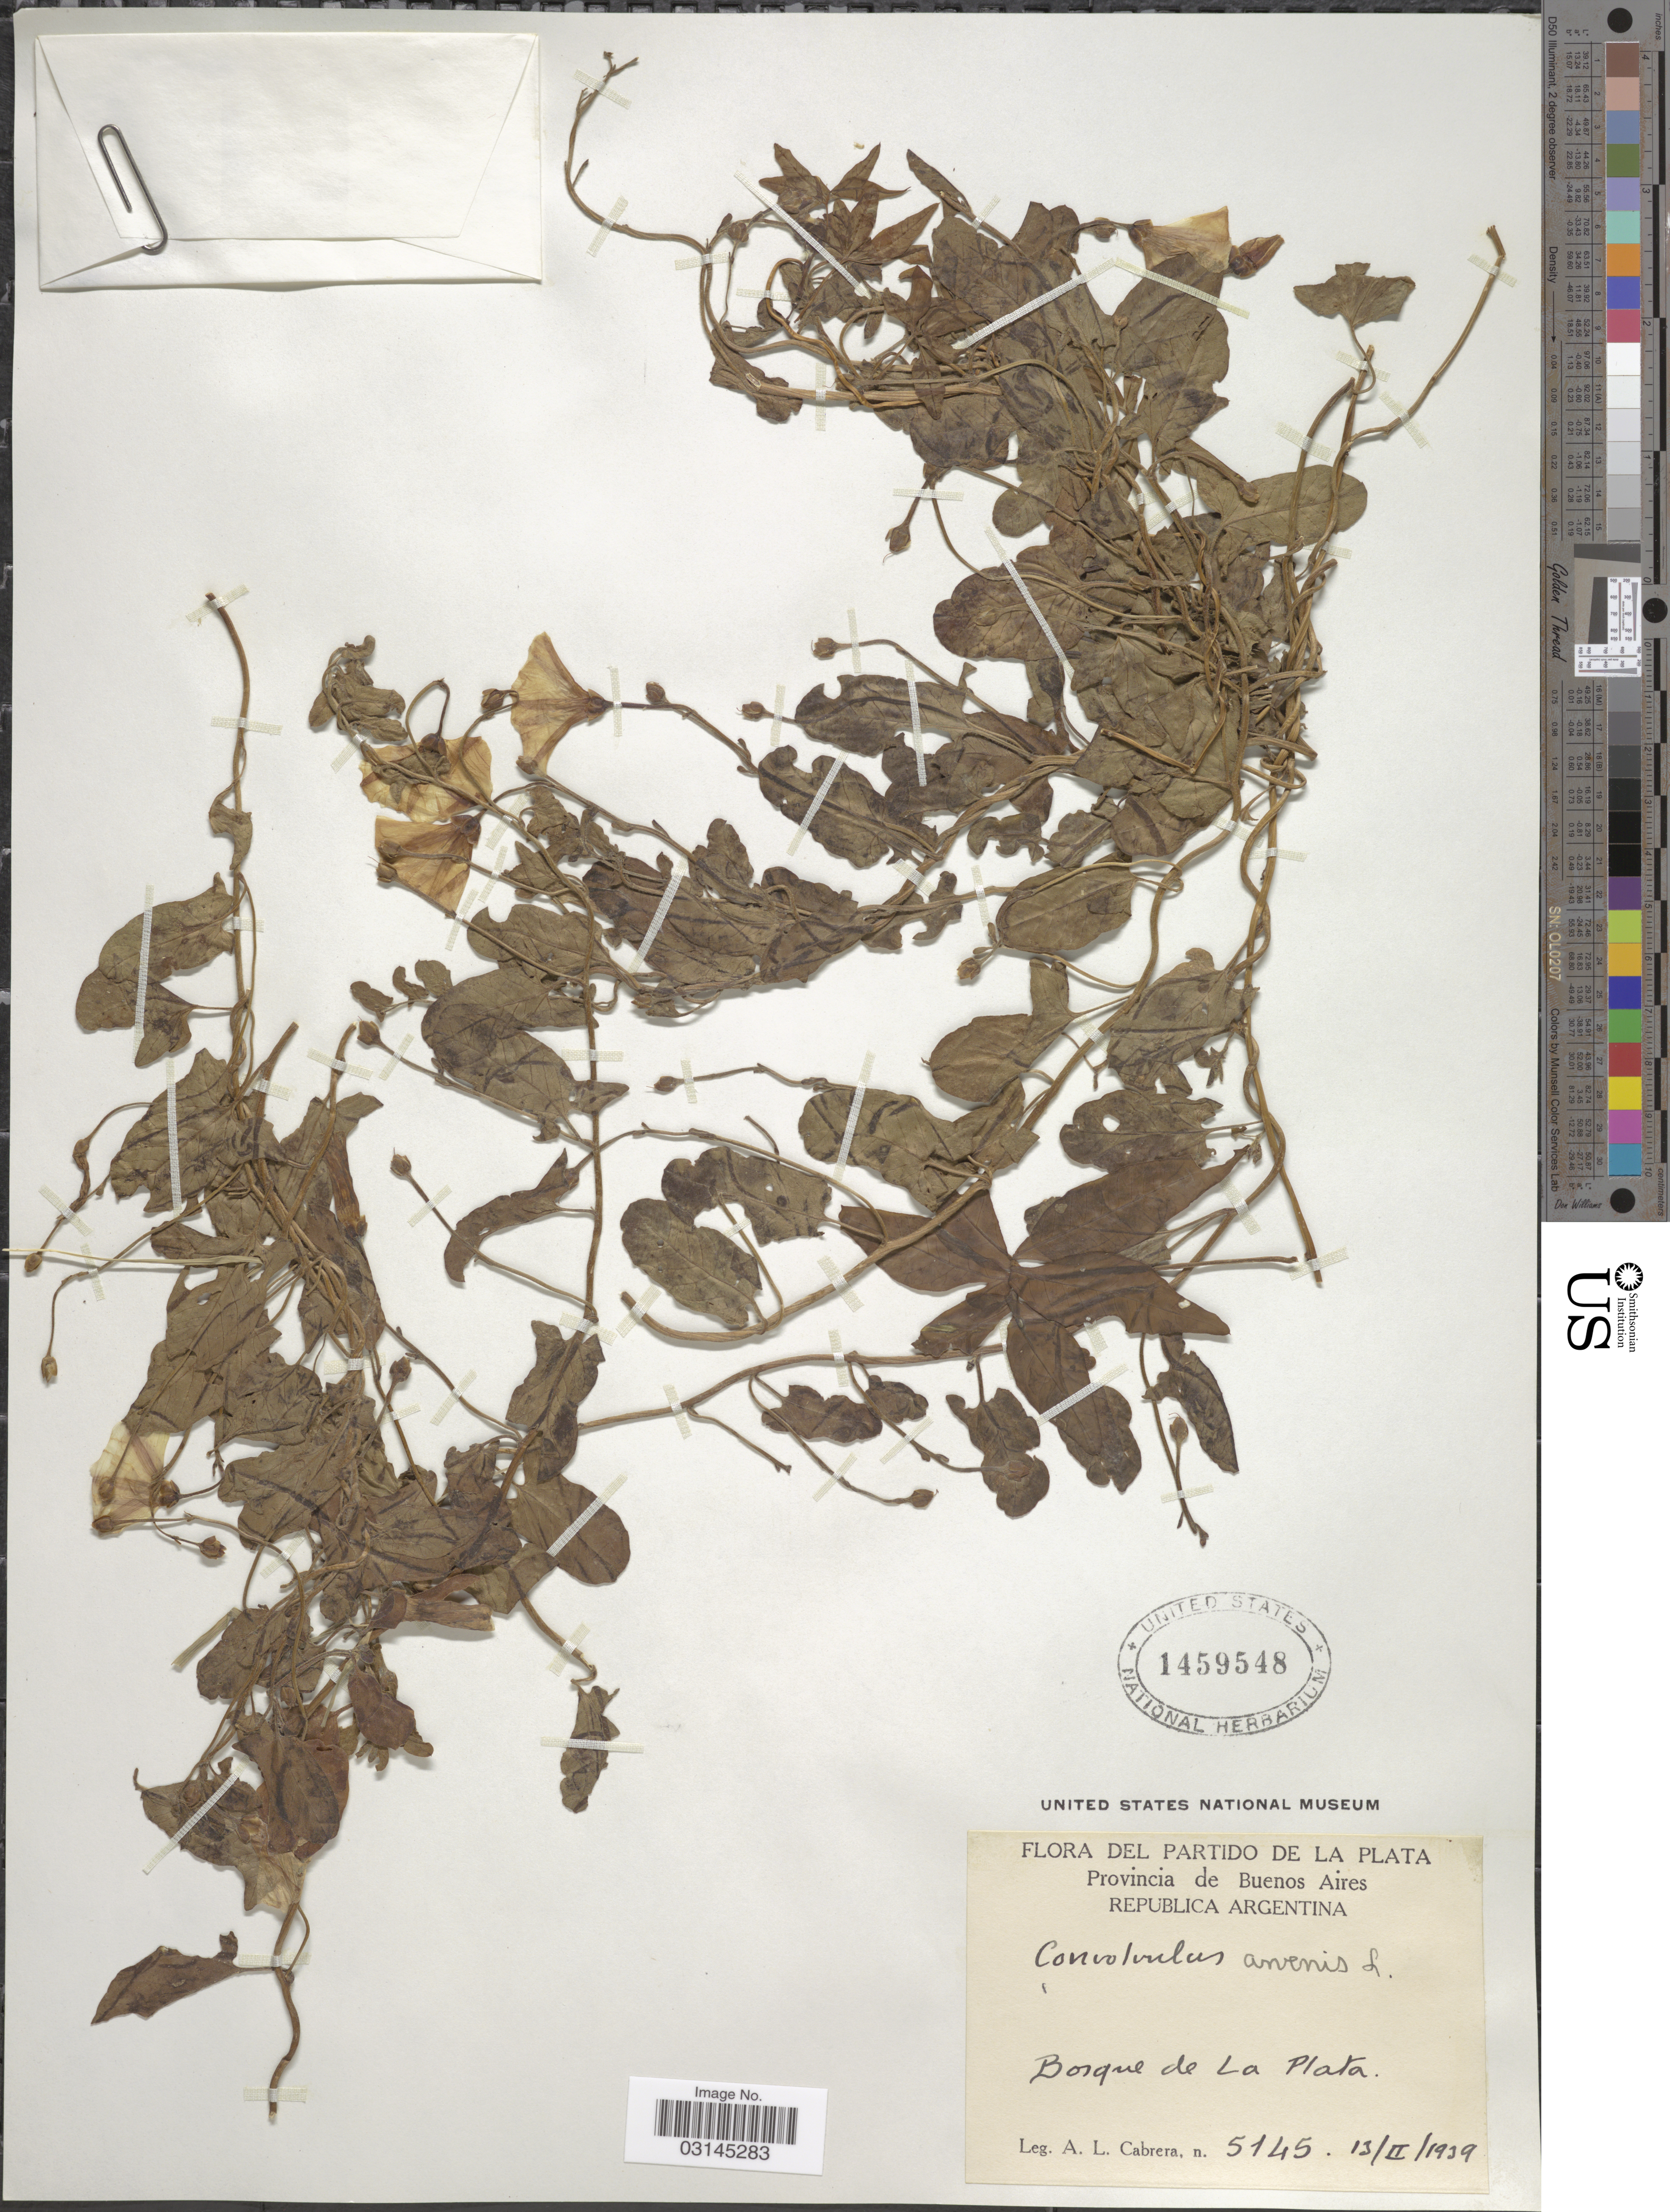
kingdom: Plantae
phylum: Tracheophyta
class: Magnoliopsida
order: Solanales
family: Convolvulaceae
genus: Convolvulus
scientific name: Convolvulus arvensis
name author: L.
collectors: A. L. Cabrera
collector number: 5145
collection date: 1939-02-13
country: Argentina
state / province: Buenos Aires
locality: Partido de La Plata, Bosque de La Plata.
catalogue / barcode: US 1459548